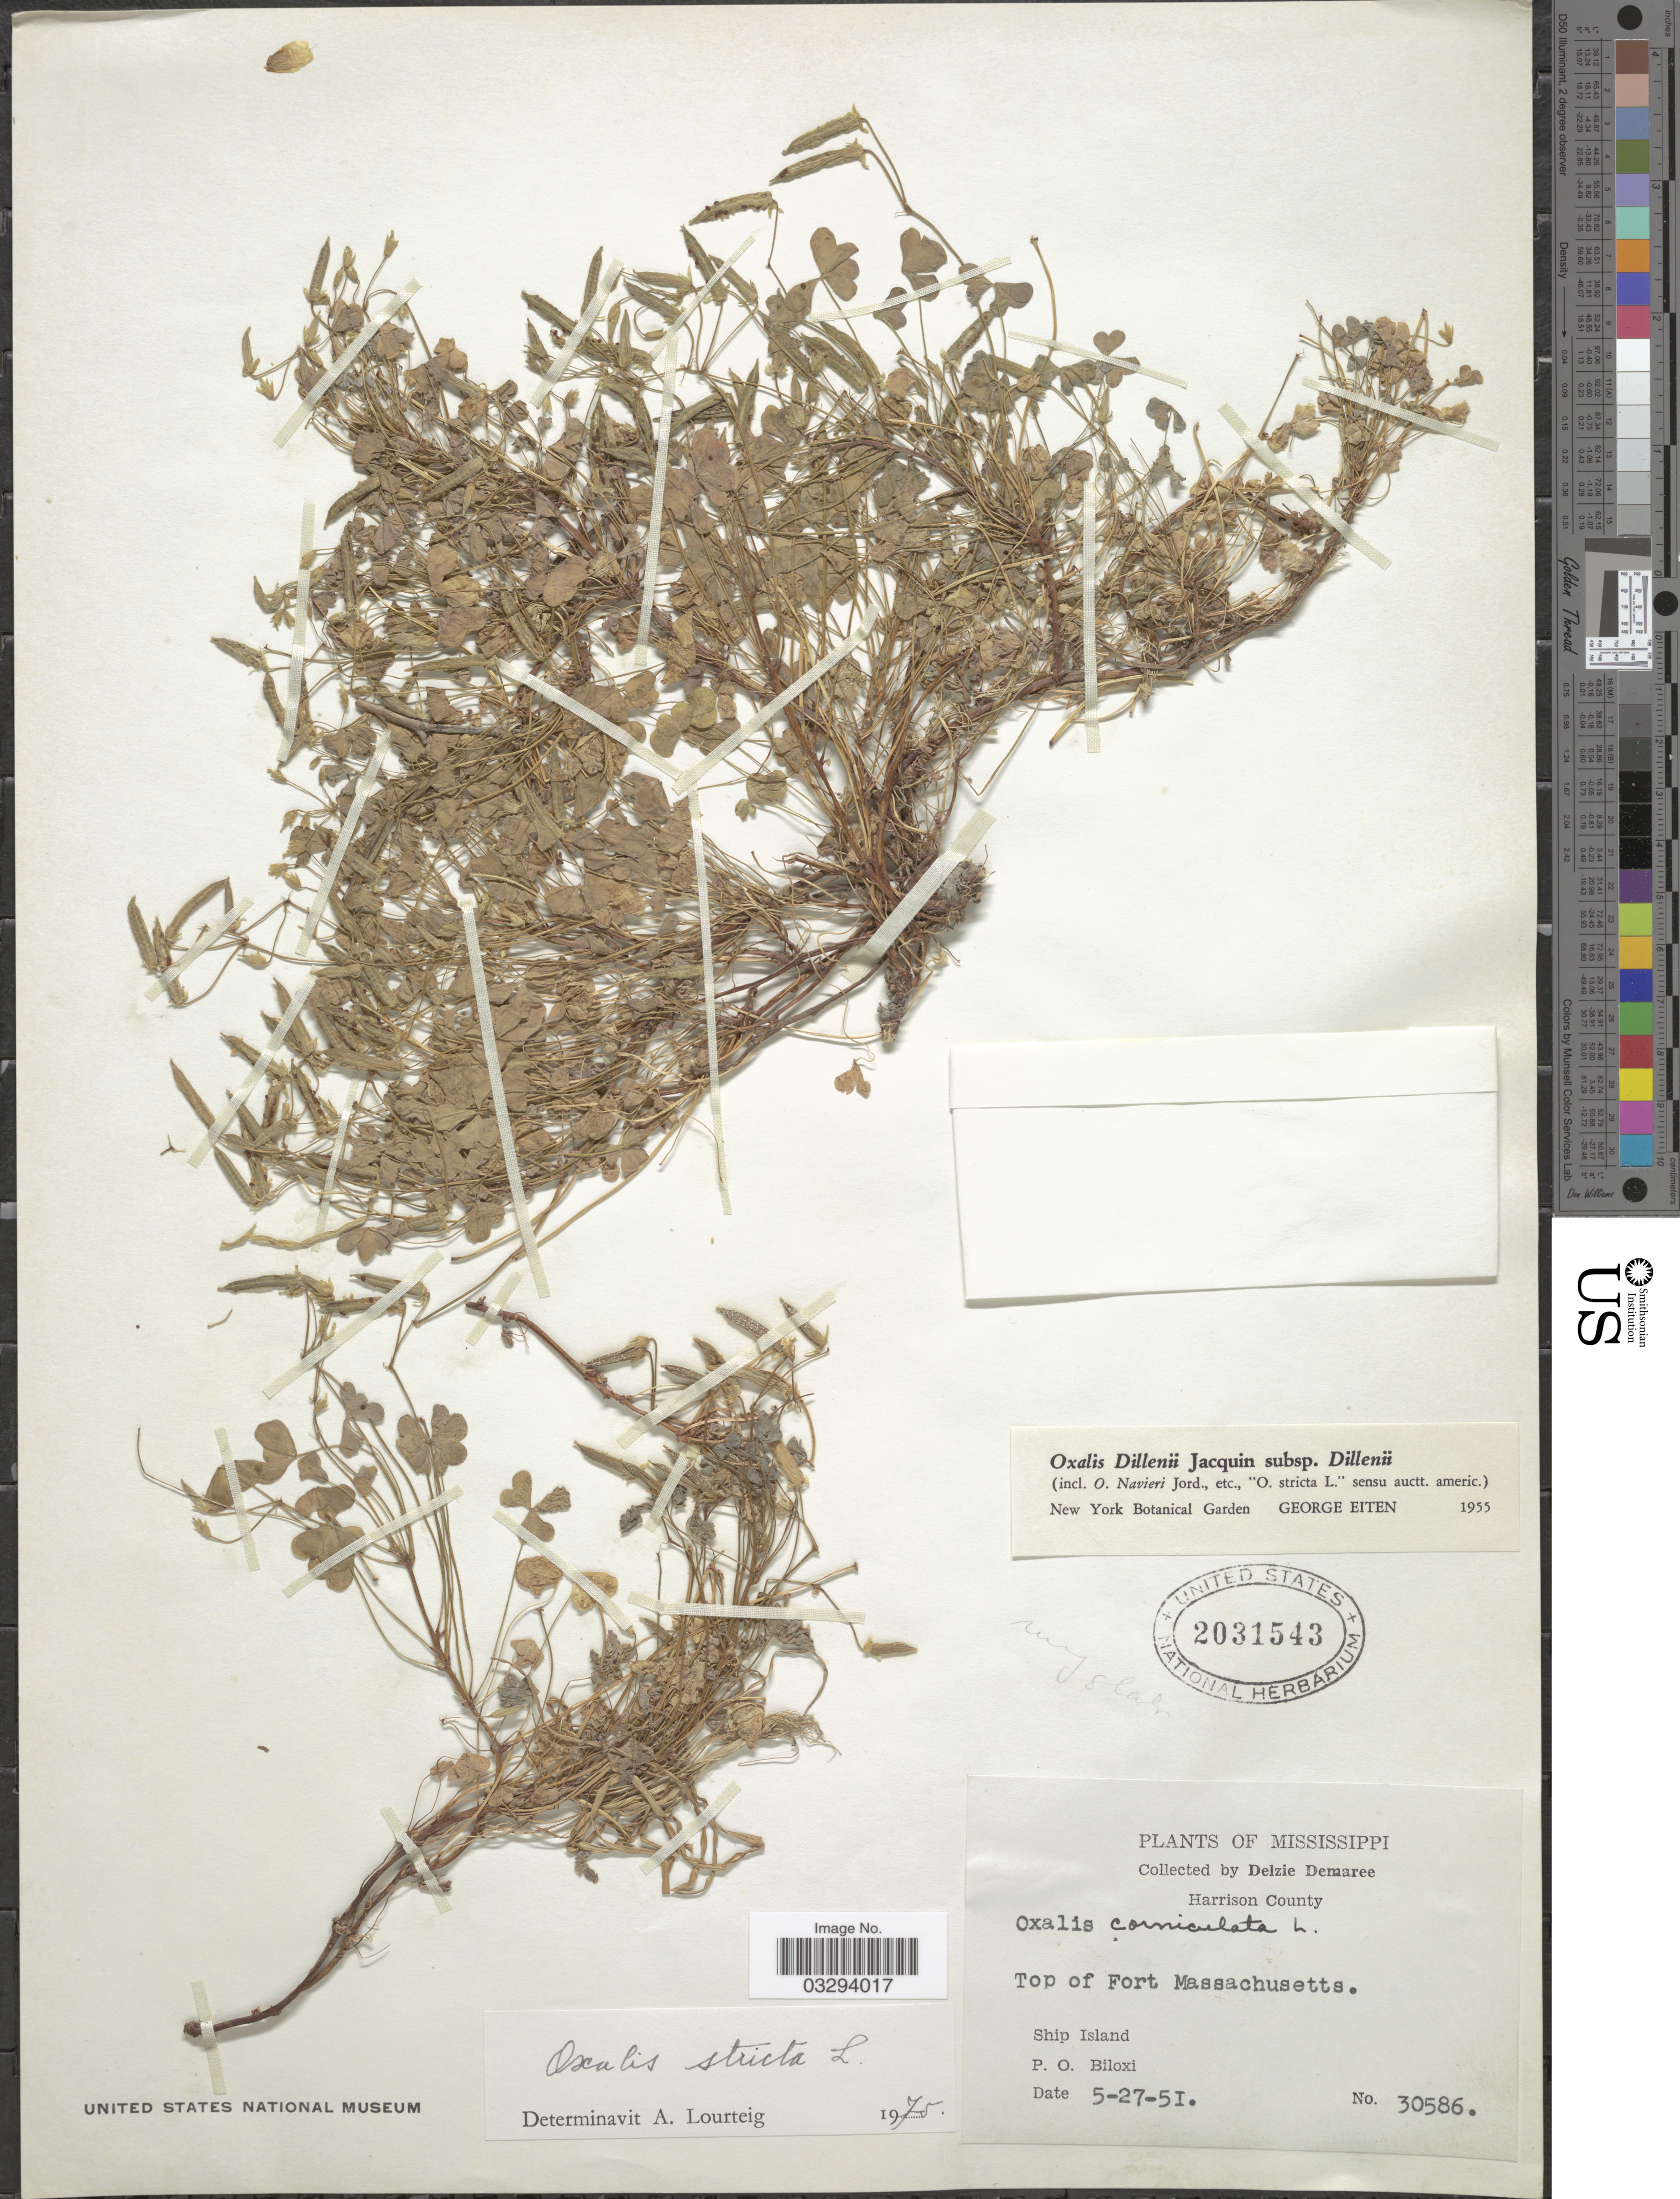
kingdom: Plantae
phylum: Tracheophyta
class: Magnoliopsida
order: Oxalidales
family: Oxalidaceae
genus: Oxalis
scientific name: Oxalis sp.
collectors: D. Demaree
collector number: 30586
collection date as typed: Transcribed d/m/y: 27/5/51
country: United States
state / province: Mississippi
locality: Harrison County. Top of Fort Massachusetts. Ship Island, P.O. Biloxi.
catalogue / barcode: US 2031543